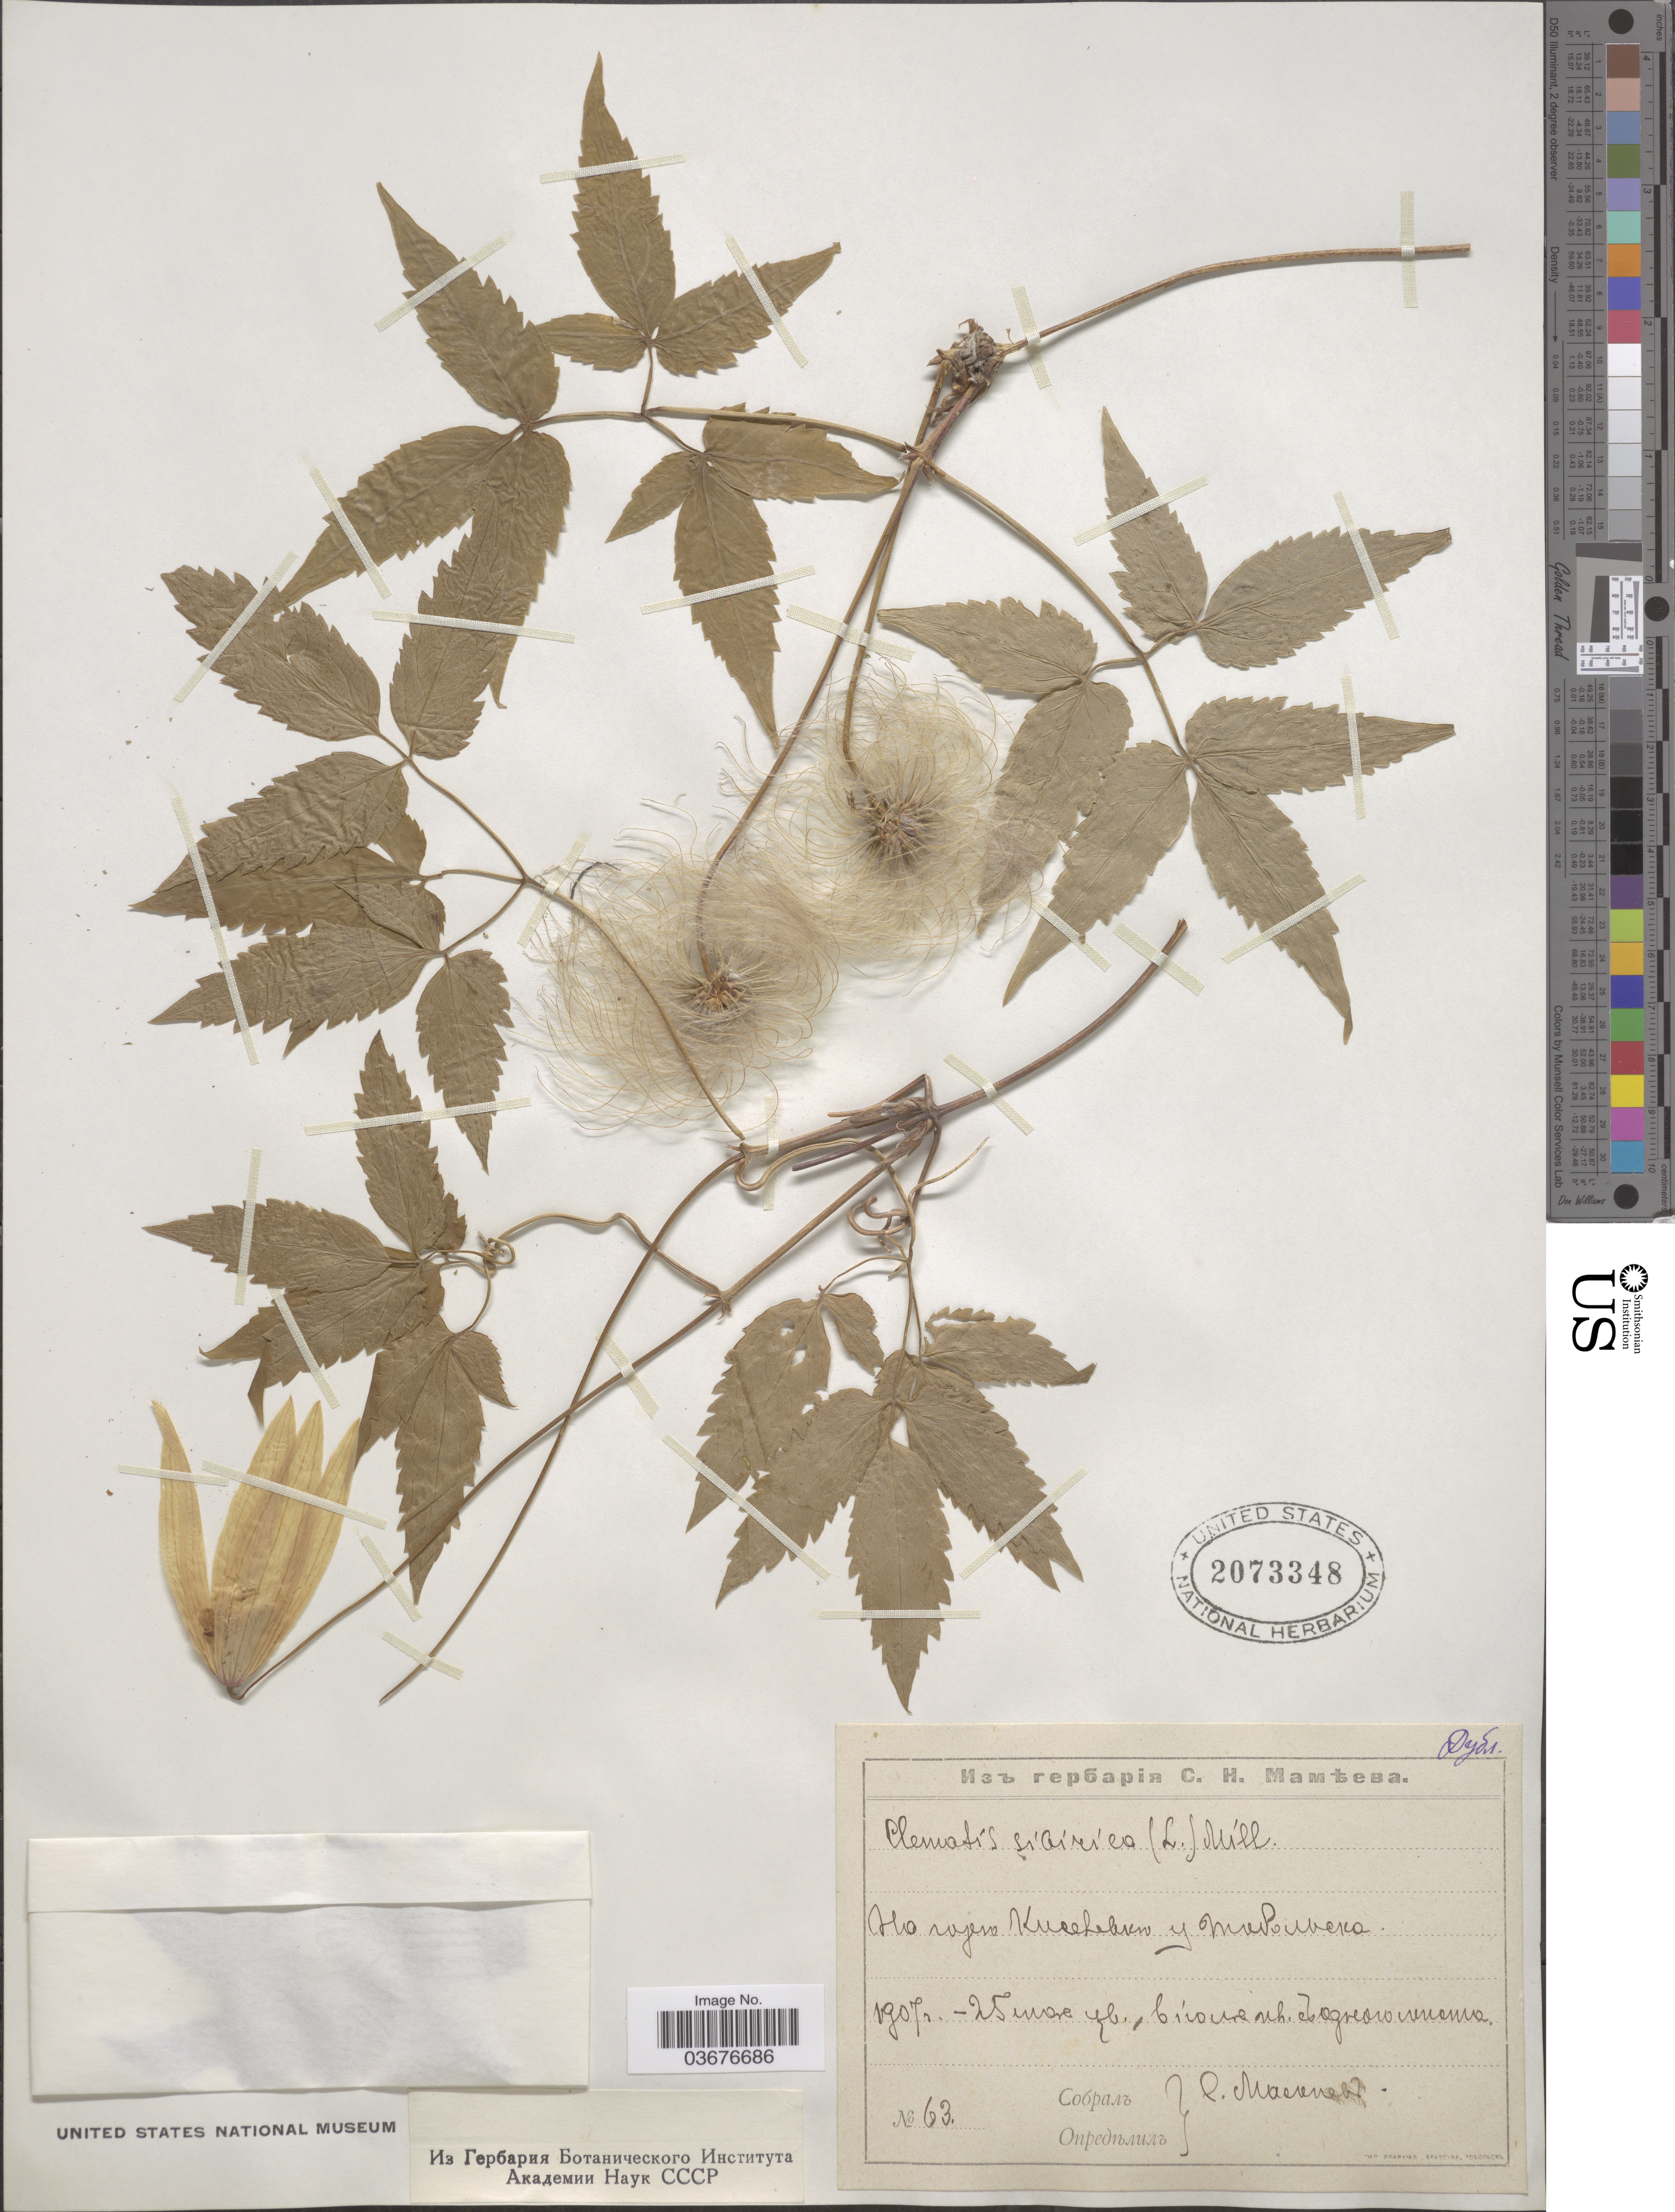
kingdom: Plantae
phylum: Tracheophyta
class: Magnoliopsida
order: Ranunculales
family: Ranunculaceae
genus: Clematis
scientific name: Clematis sibirica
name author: (L.) Mill.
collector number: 63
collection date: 1907-07-25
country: Russian Federation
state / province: Tyumen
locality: Near Tobolsk.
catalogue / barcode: US 2073348